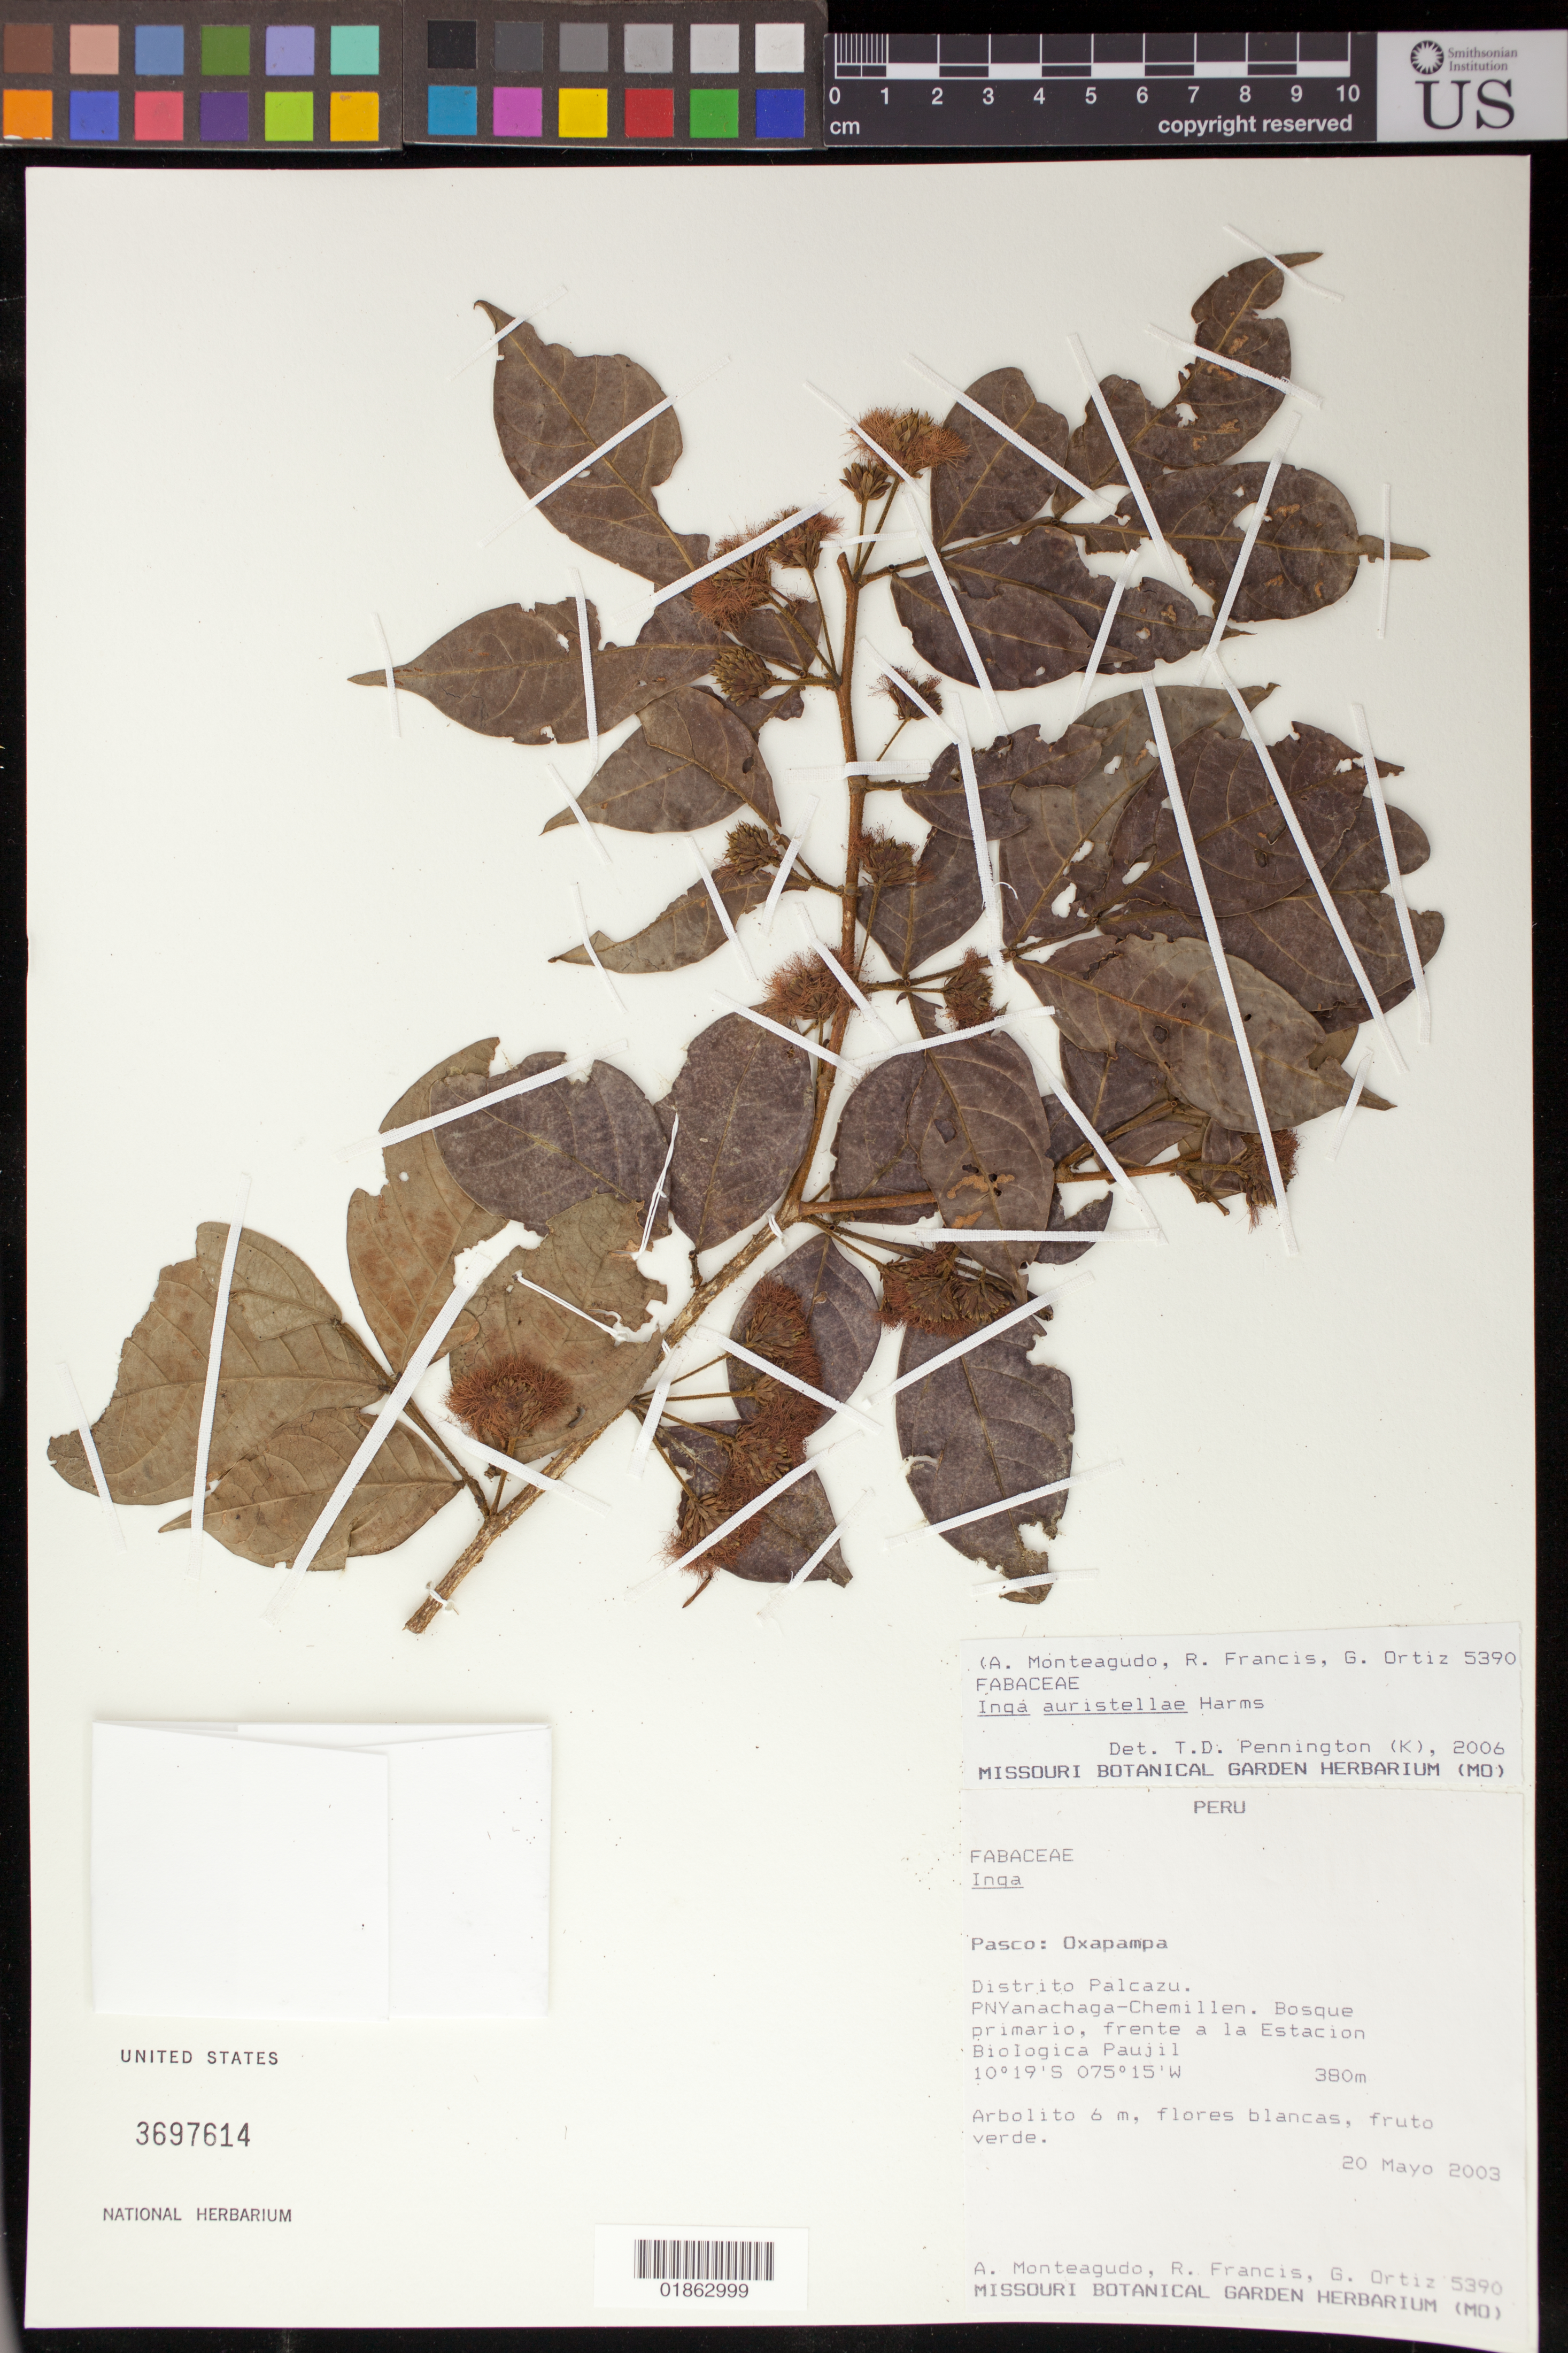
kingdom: Plantae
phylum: Tracheophyta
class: Magnoliopsida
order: Fabales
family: Fabaceae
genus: Inga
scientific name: Inga auristellae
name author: Harms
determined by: Pennington, T. D., (K)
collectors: A. Monteagudo, R. Francis & G. Ortiz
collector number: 5390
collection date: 2003-05-20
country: Peru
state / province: Pasco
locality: Oxapampa, Distrito Palcazu. PNYanachaga-Chemillen. Bosque primario, frente a la Estacion Biologica Paujil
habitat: Bosque primario.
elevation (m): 380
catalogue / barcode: US 3697614